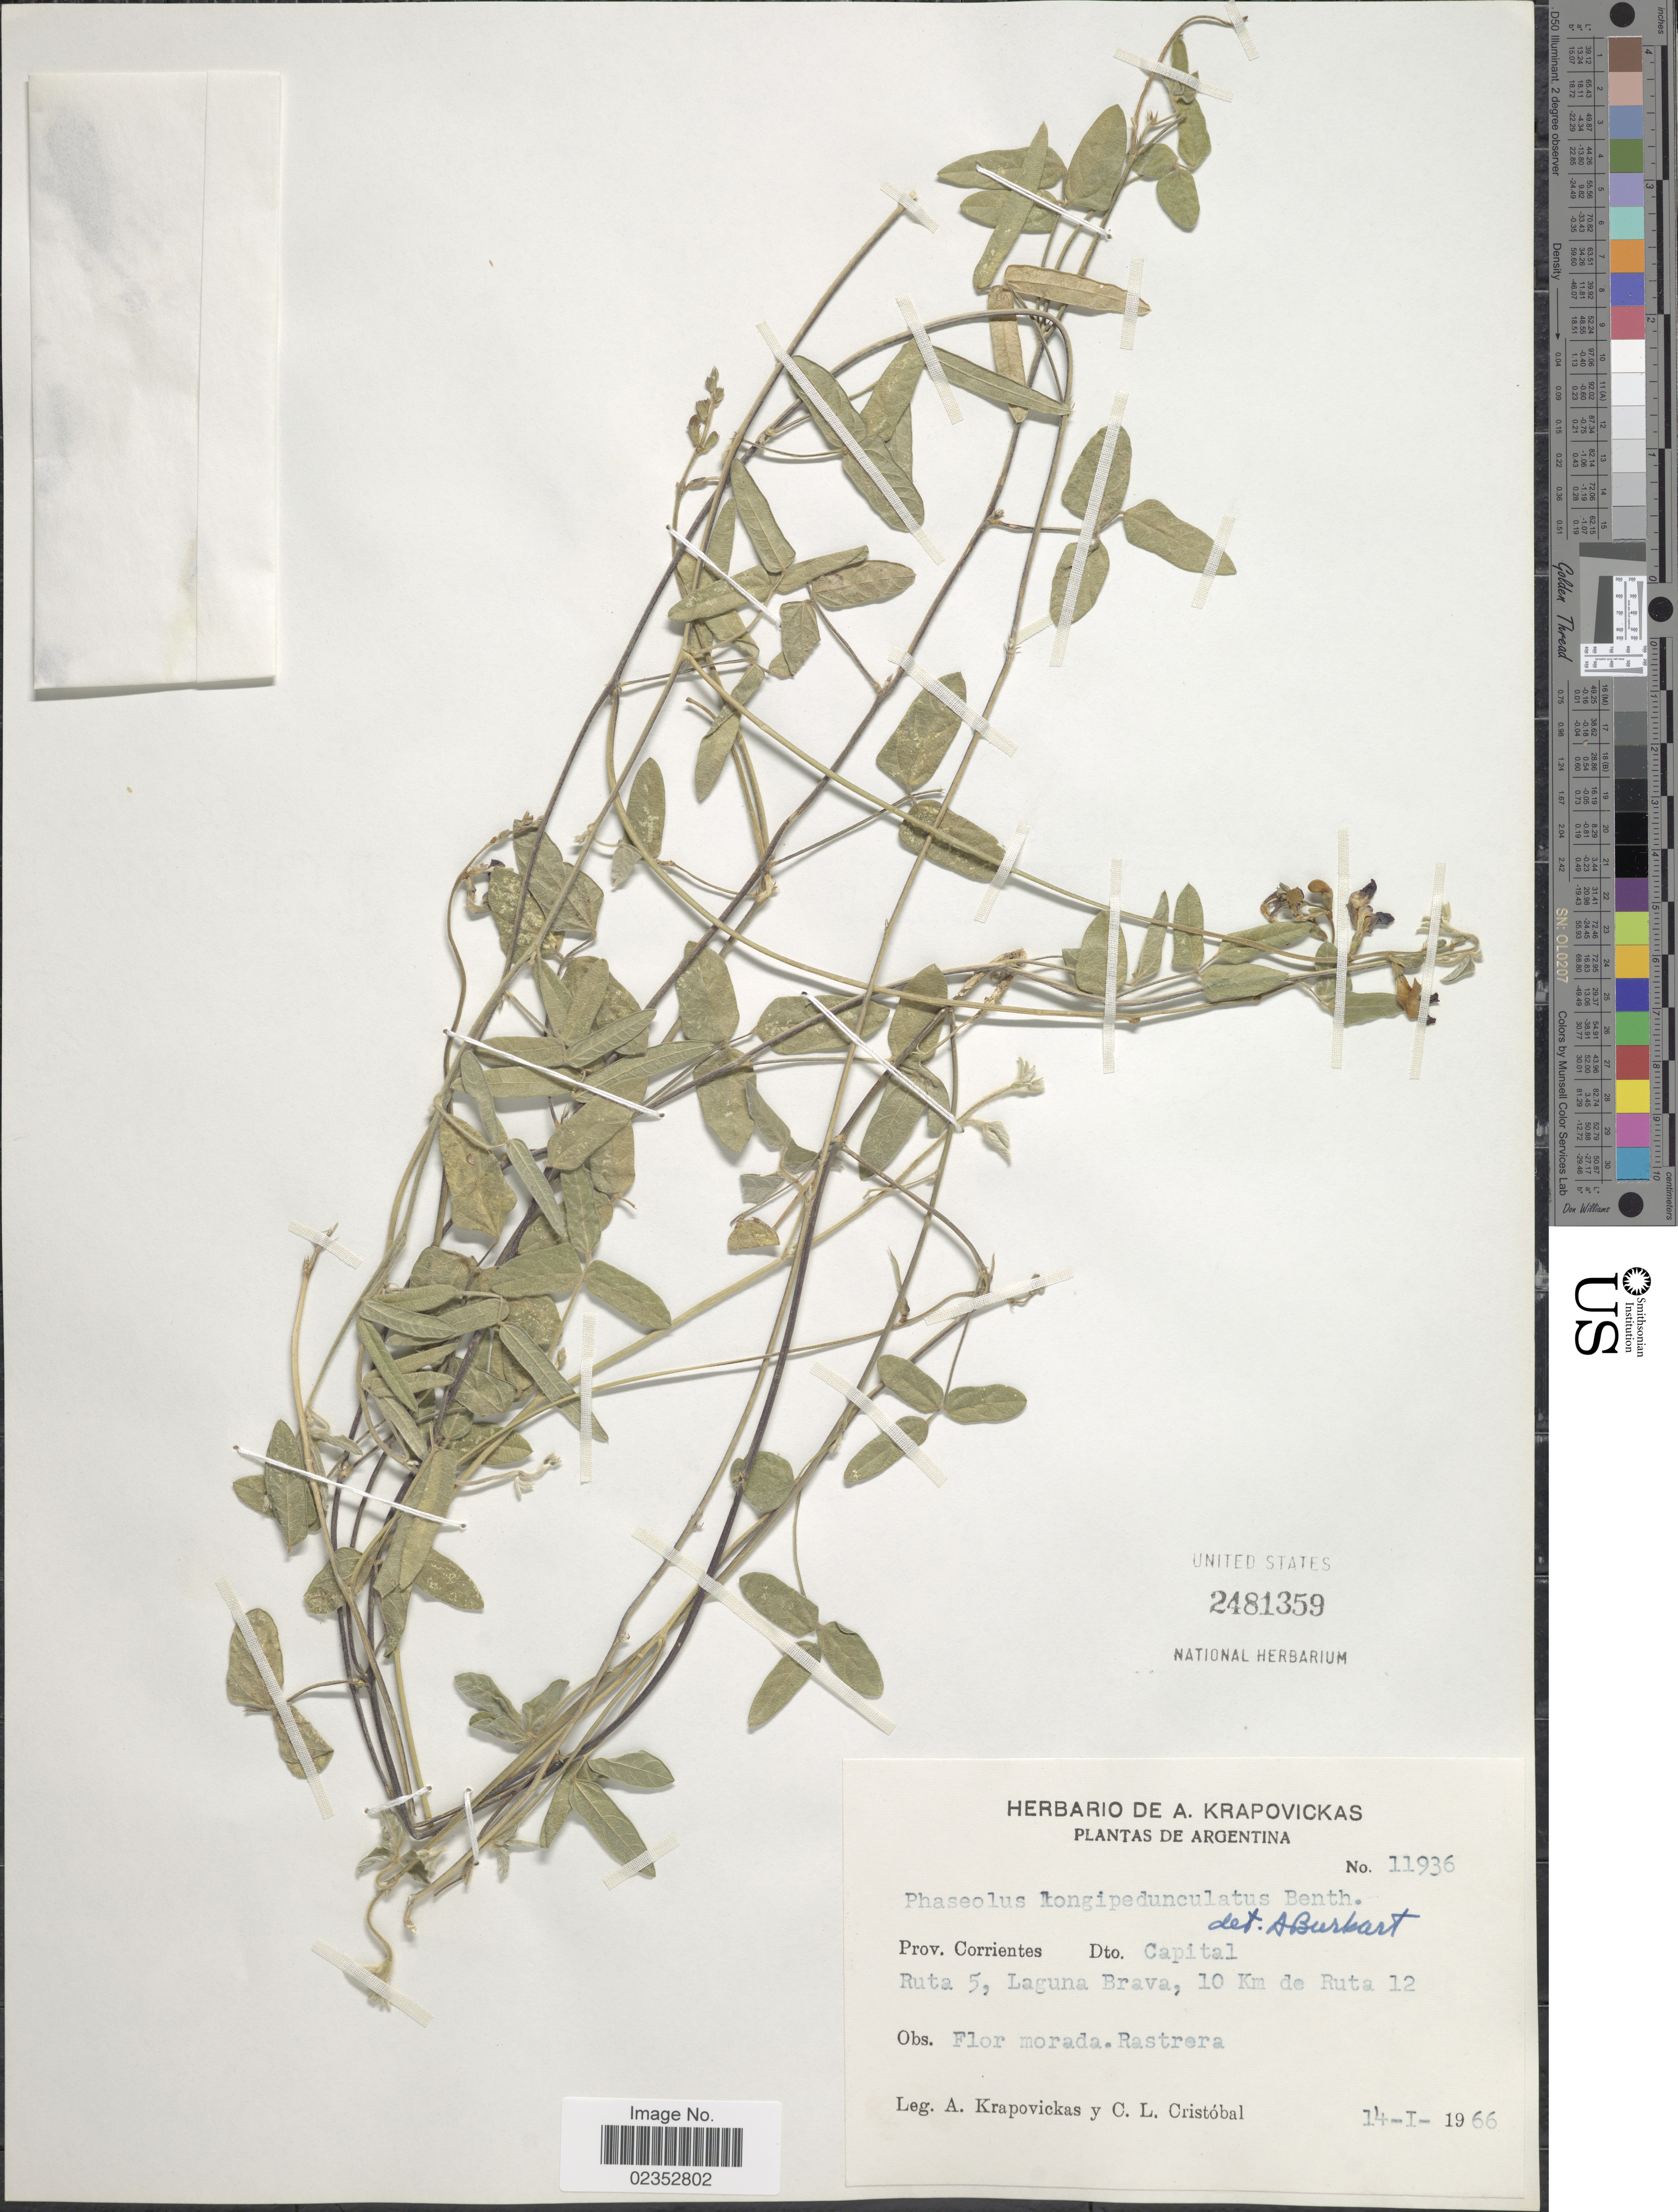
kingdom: Plantae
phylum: Tracheophyta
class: Magnoliopsida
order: Fabales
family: Fabaceae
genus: Macroptilium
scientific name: Macroptilium gracile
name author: (Poepp. ex Benth.) Urb.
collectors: A. Krapovickas & C. L. Cristóbal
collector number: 11936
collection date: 1966-01-14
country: Argentina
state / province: Corrientes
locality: Dto Capital, Ruta 5, Laguna Brava, 10 Km de Ruta 12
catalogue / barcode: US 2481359